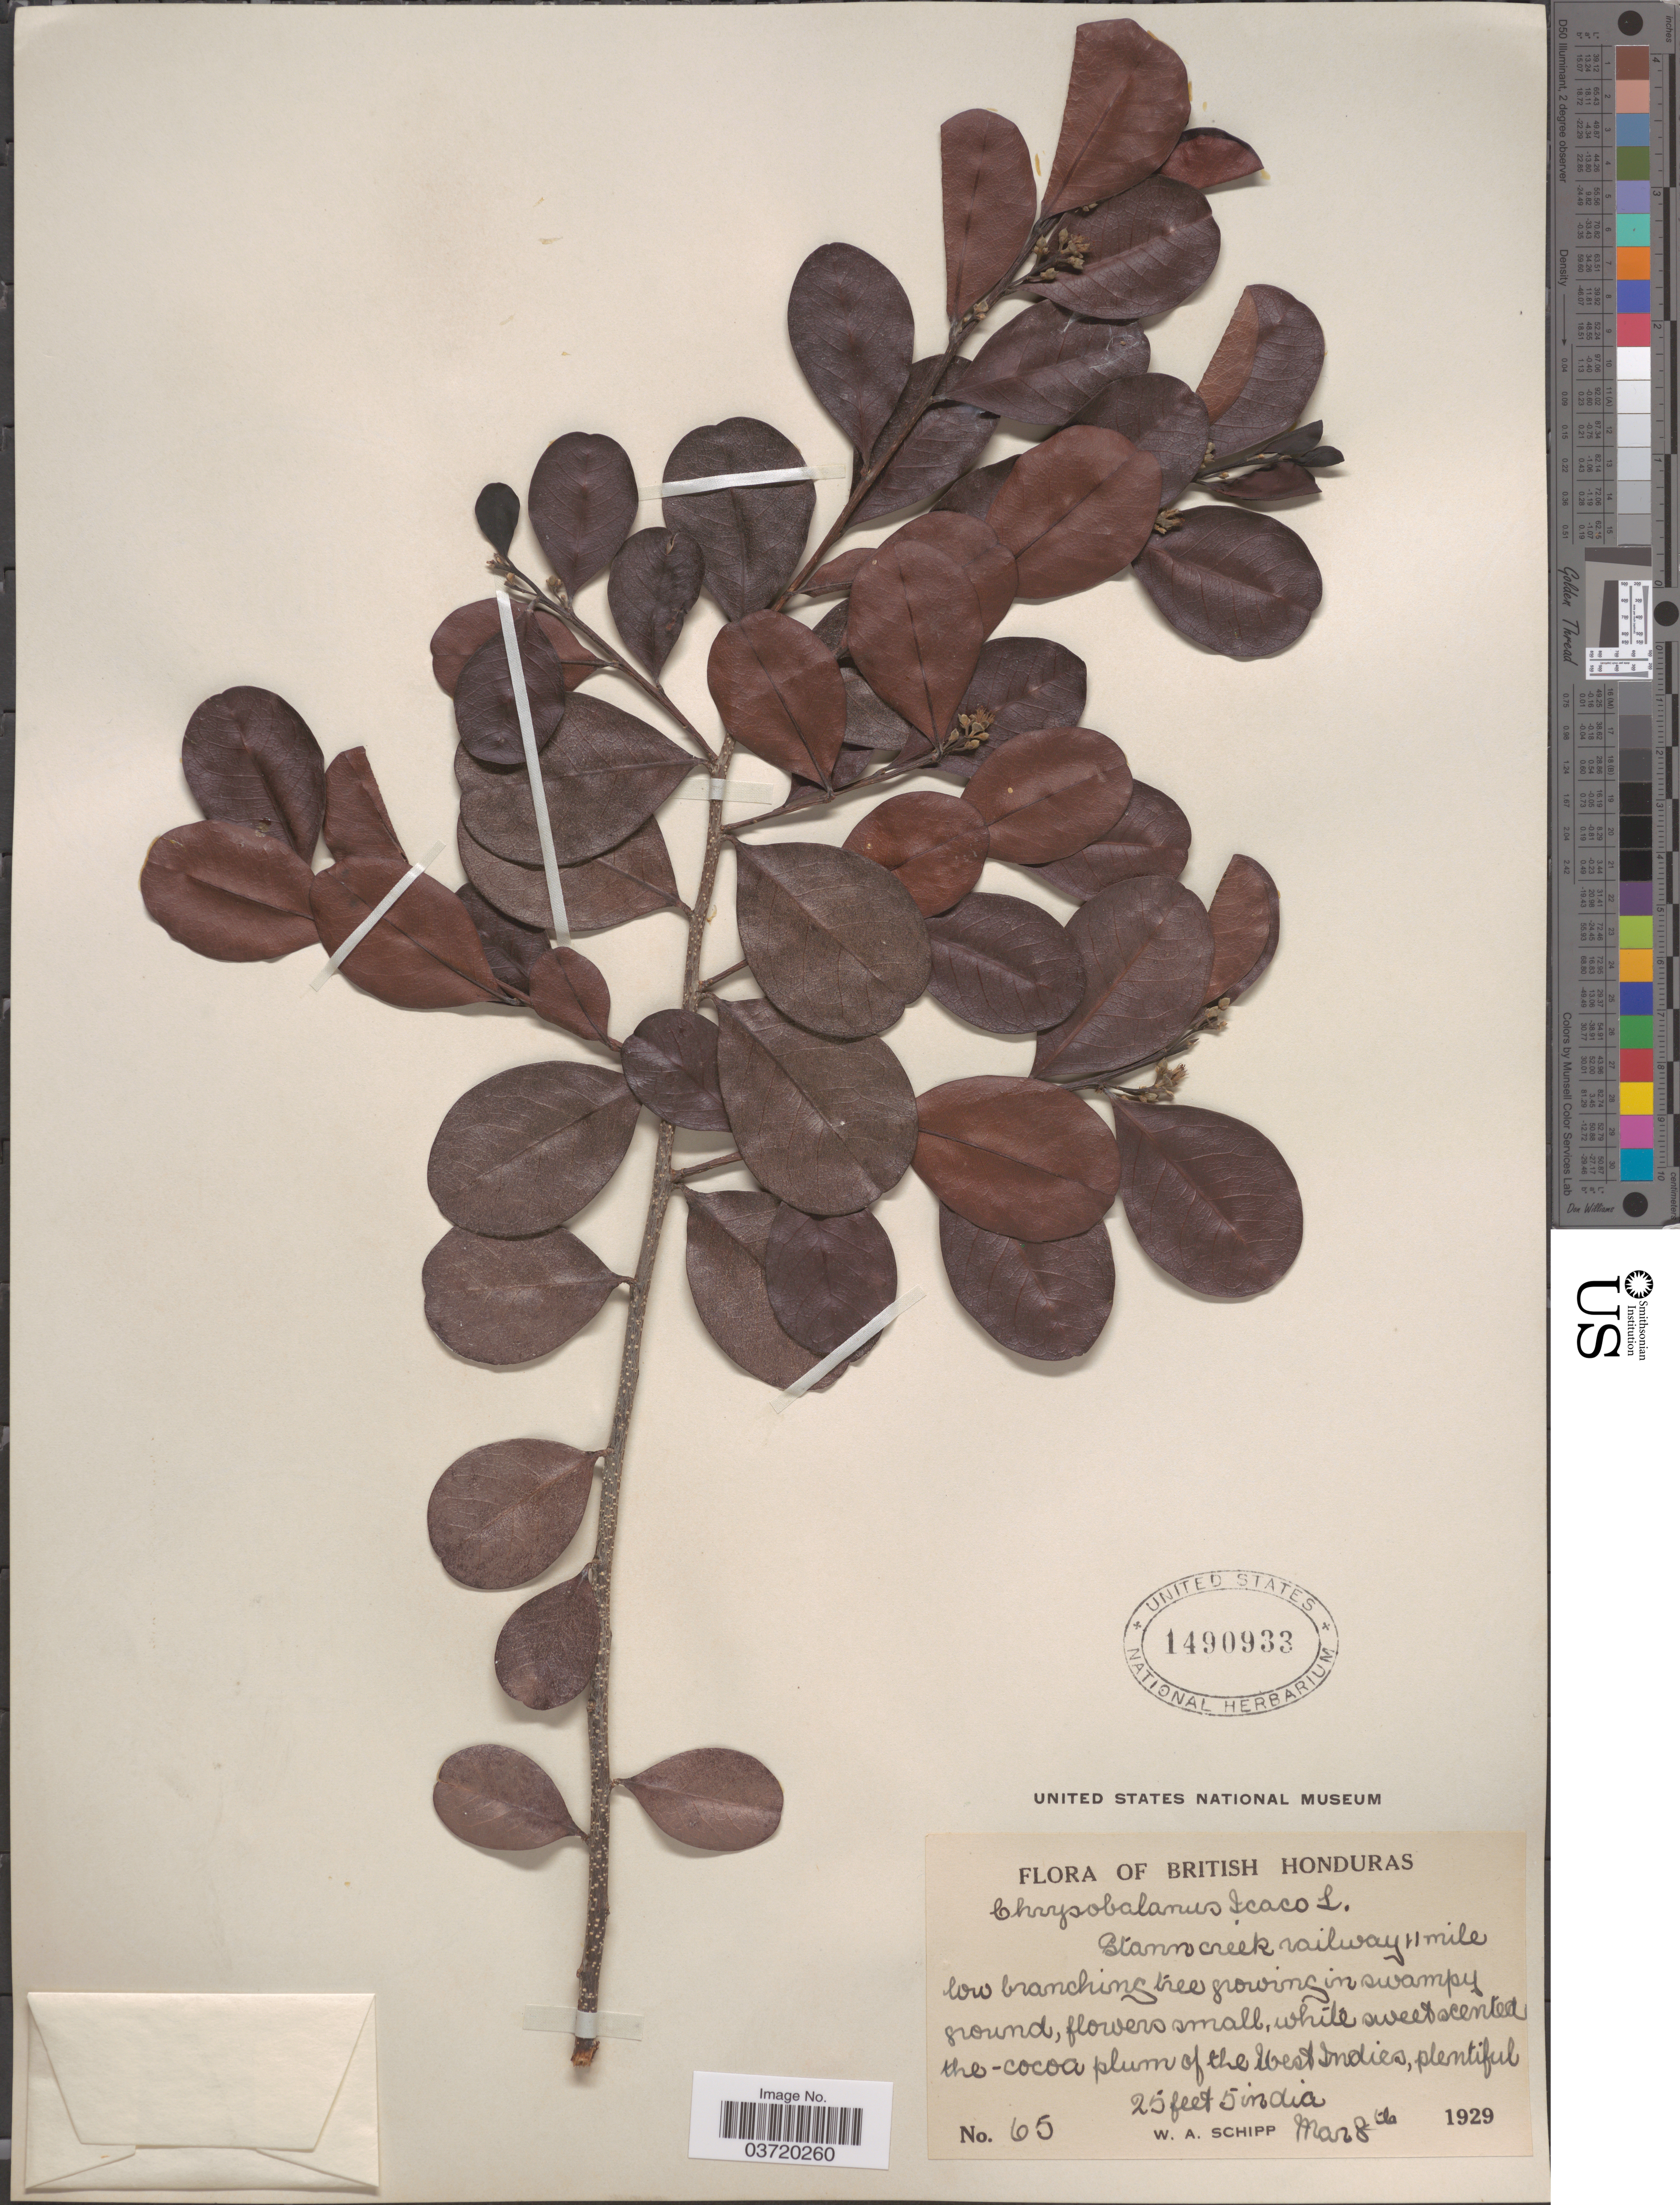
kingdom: Plantae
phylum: Tracheophyta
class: Magnoliopsida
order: Malpighiales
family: Chrysobalanaceae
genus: Chrysobalanus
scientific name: Chrysobalanus icaco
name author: L.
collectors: W. Schipp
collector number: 65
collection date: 1929-03-08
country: Belize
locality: British Honduras. Stann Creek railway 11 mile.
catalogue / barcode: US 1490933